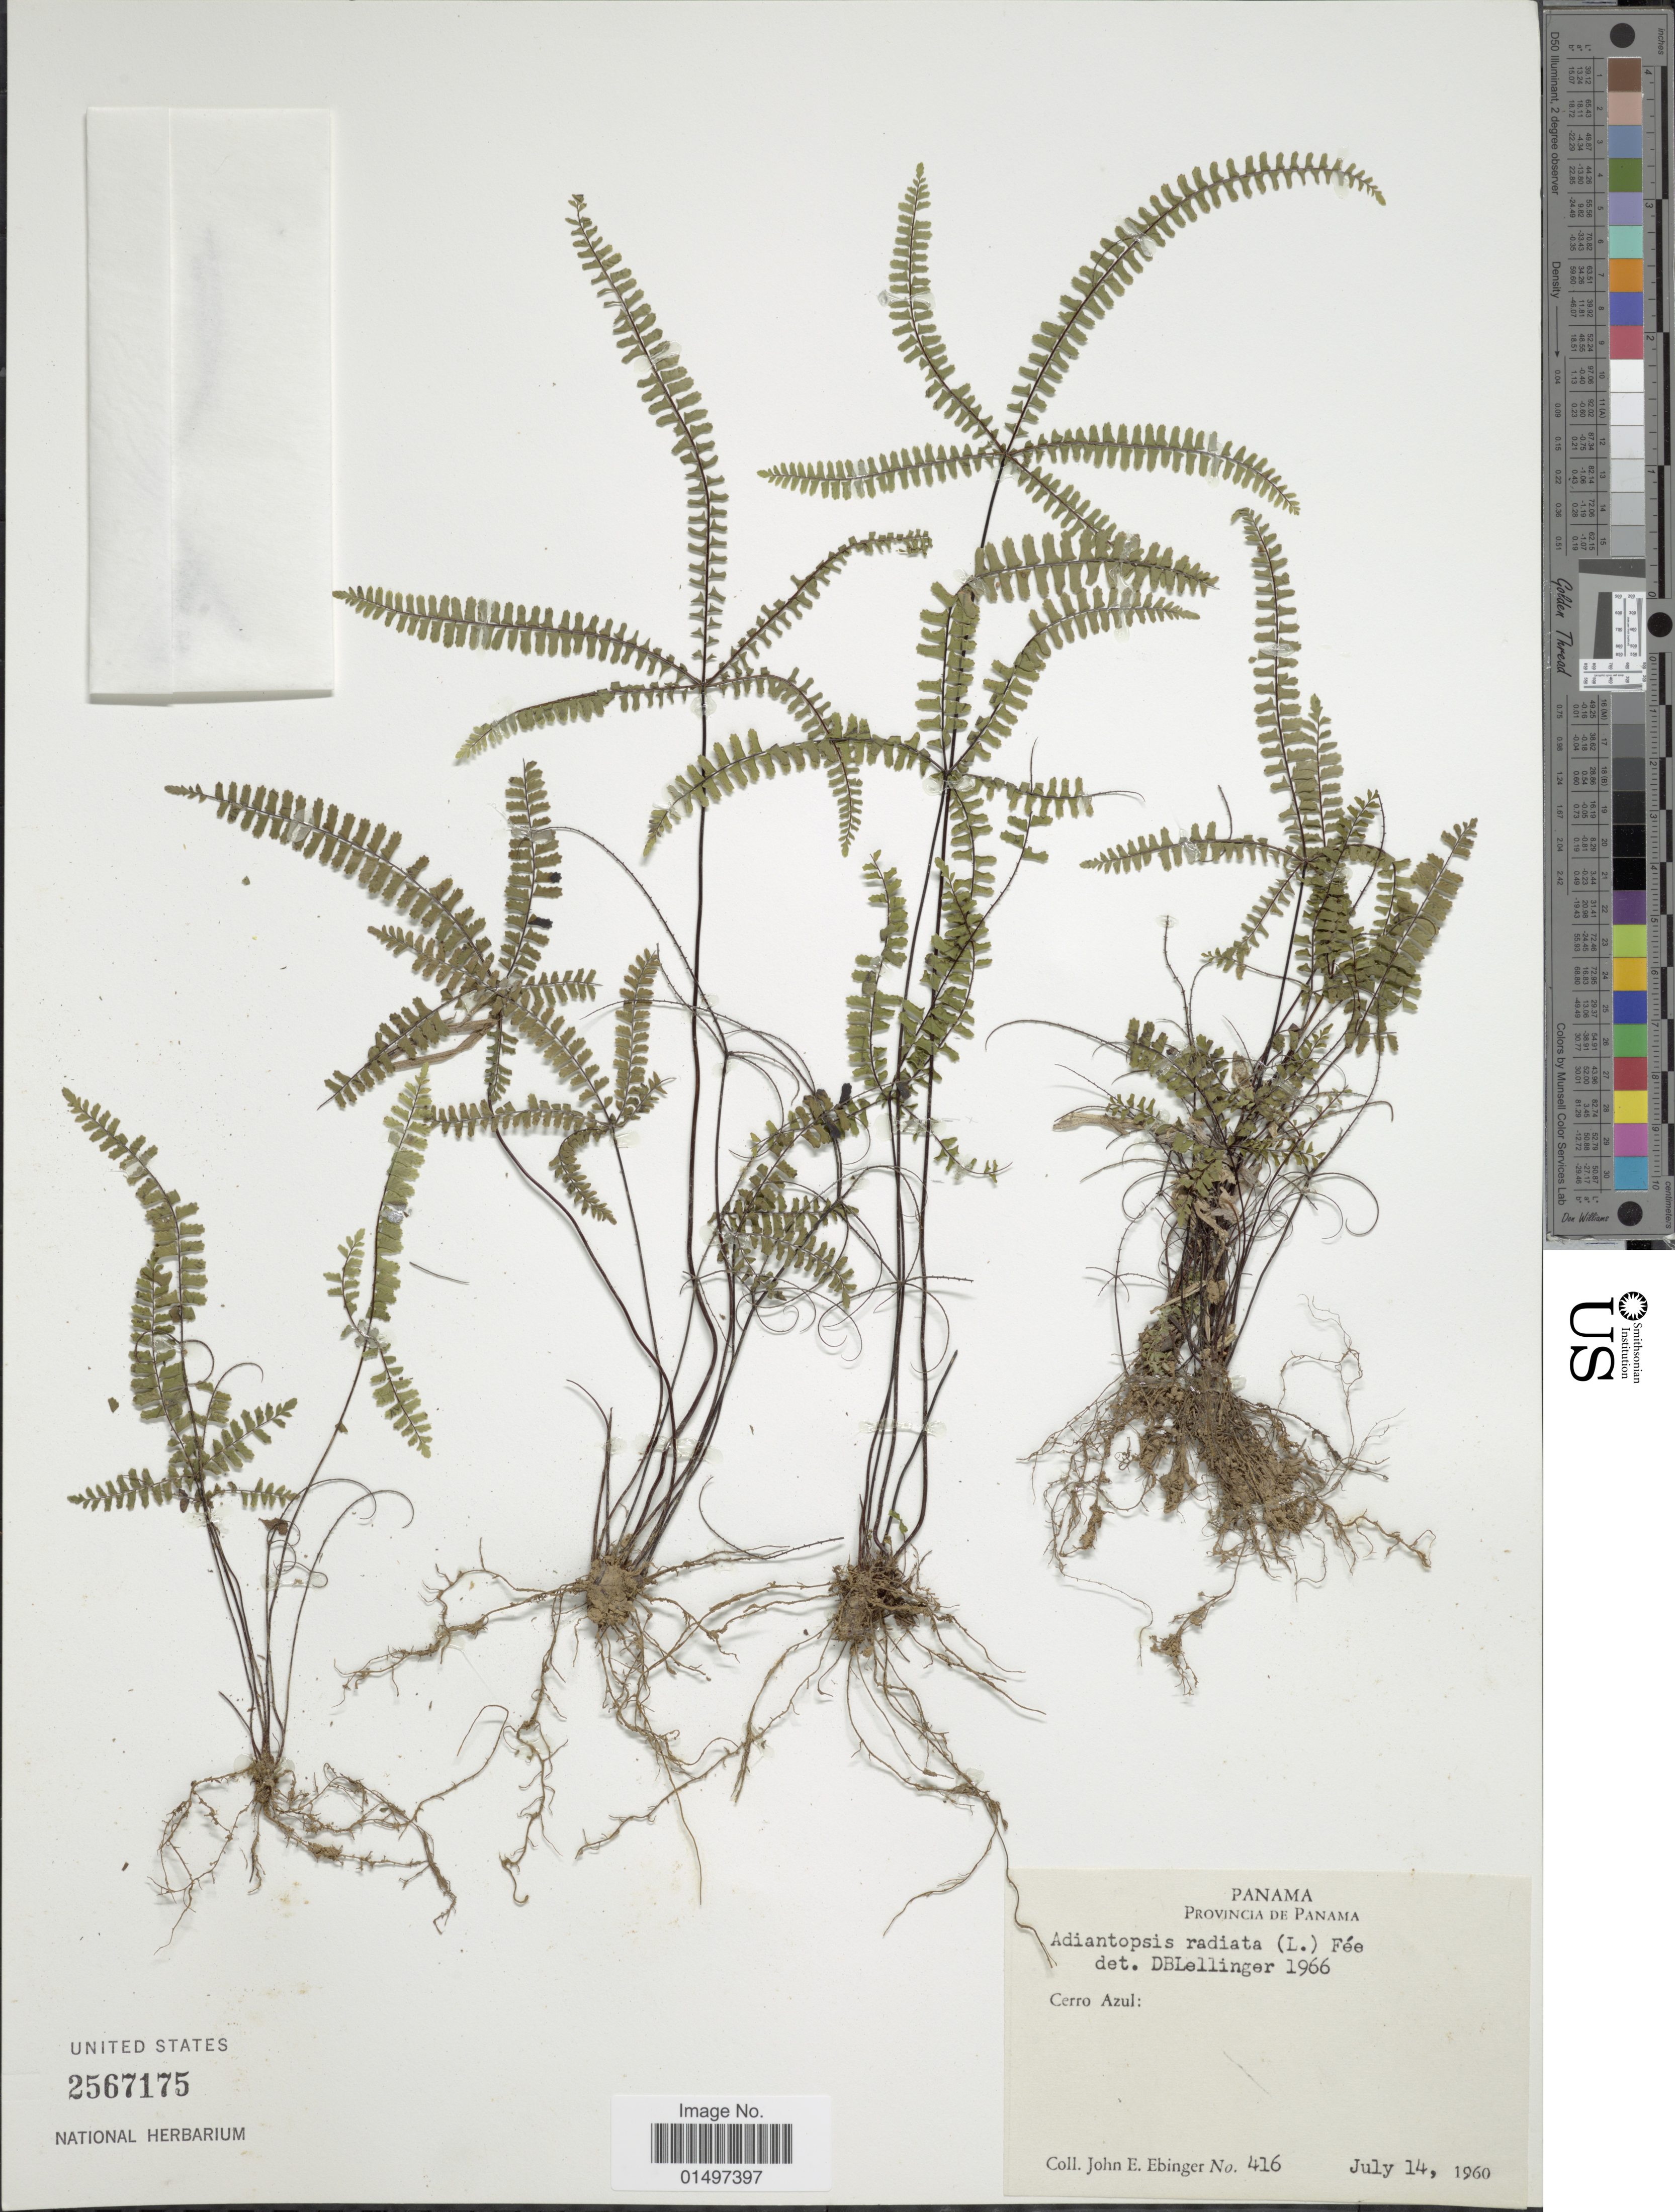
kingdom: Plantae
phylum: Tracheophyta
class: Polypodiopsida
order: Polypodiales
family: Pteridaceae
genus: Adiantopsis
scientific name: Adiantopsis radiata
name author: (L.) Fée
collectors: J. Ebinger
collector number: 416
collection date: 1960-07-14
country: Panama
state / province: Panamá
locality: Provincia de Panama. Cerro Azul.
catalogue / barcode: US 2567175